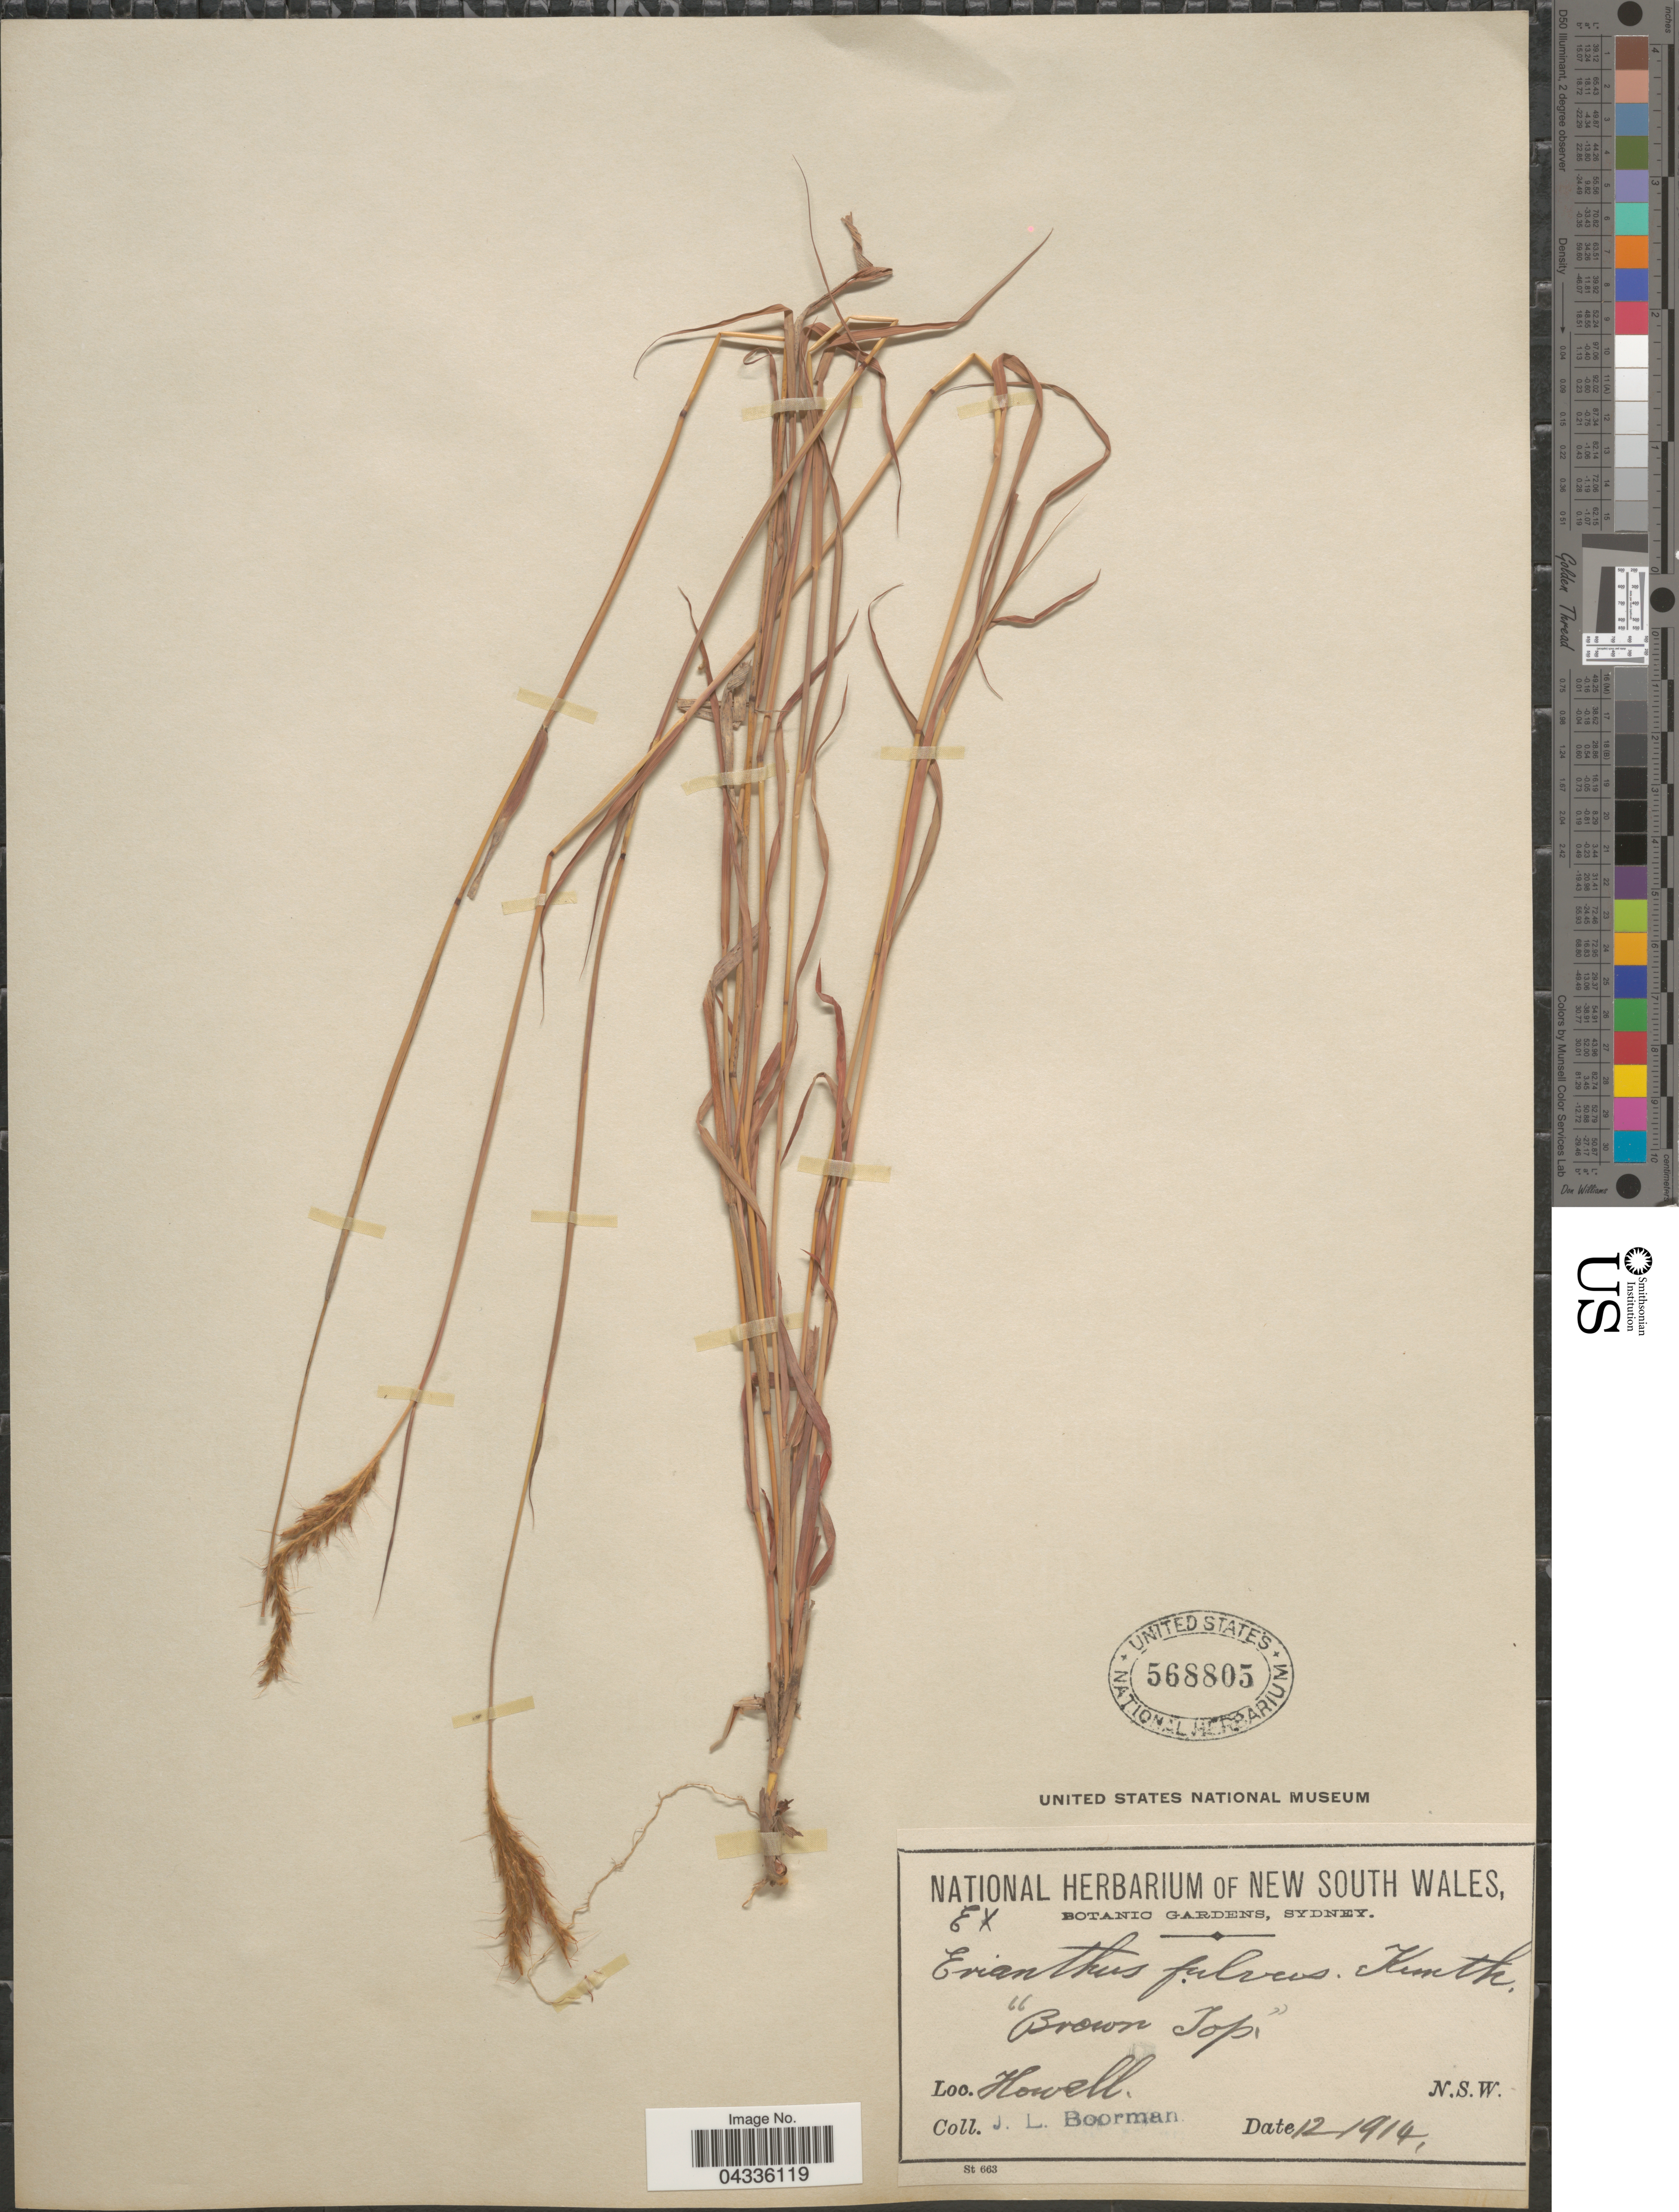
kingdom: Plantae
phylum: Tracheophyta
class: Liliopsida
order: Poales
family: Poaceae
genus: Eulalia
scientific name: Eulalia aurea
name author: (Bory) Kunth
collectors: J. Boorman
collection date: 1914-12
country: Australia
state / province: New South Wales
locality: Brown Top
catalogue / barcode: US 568805